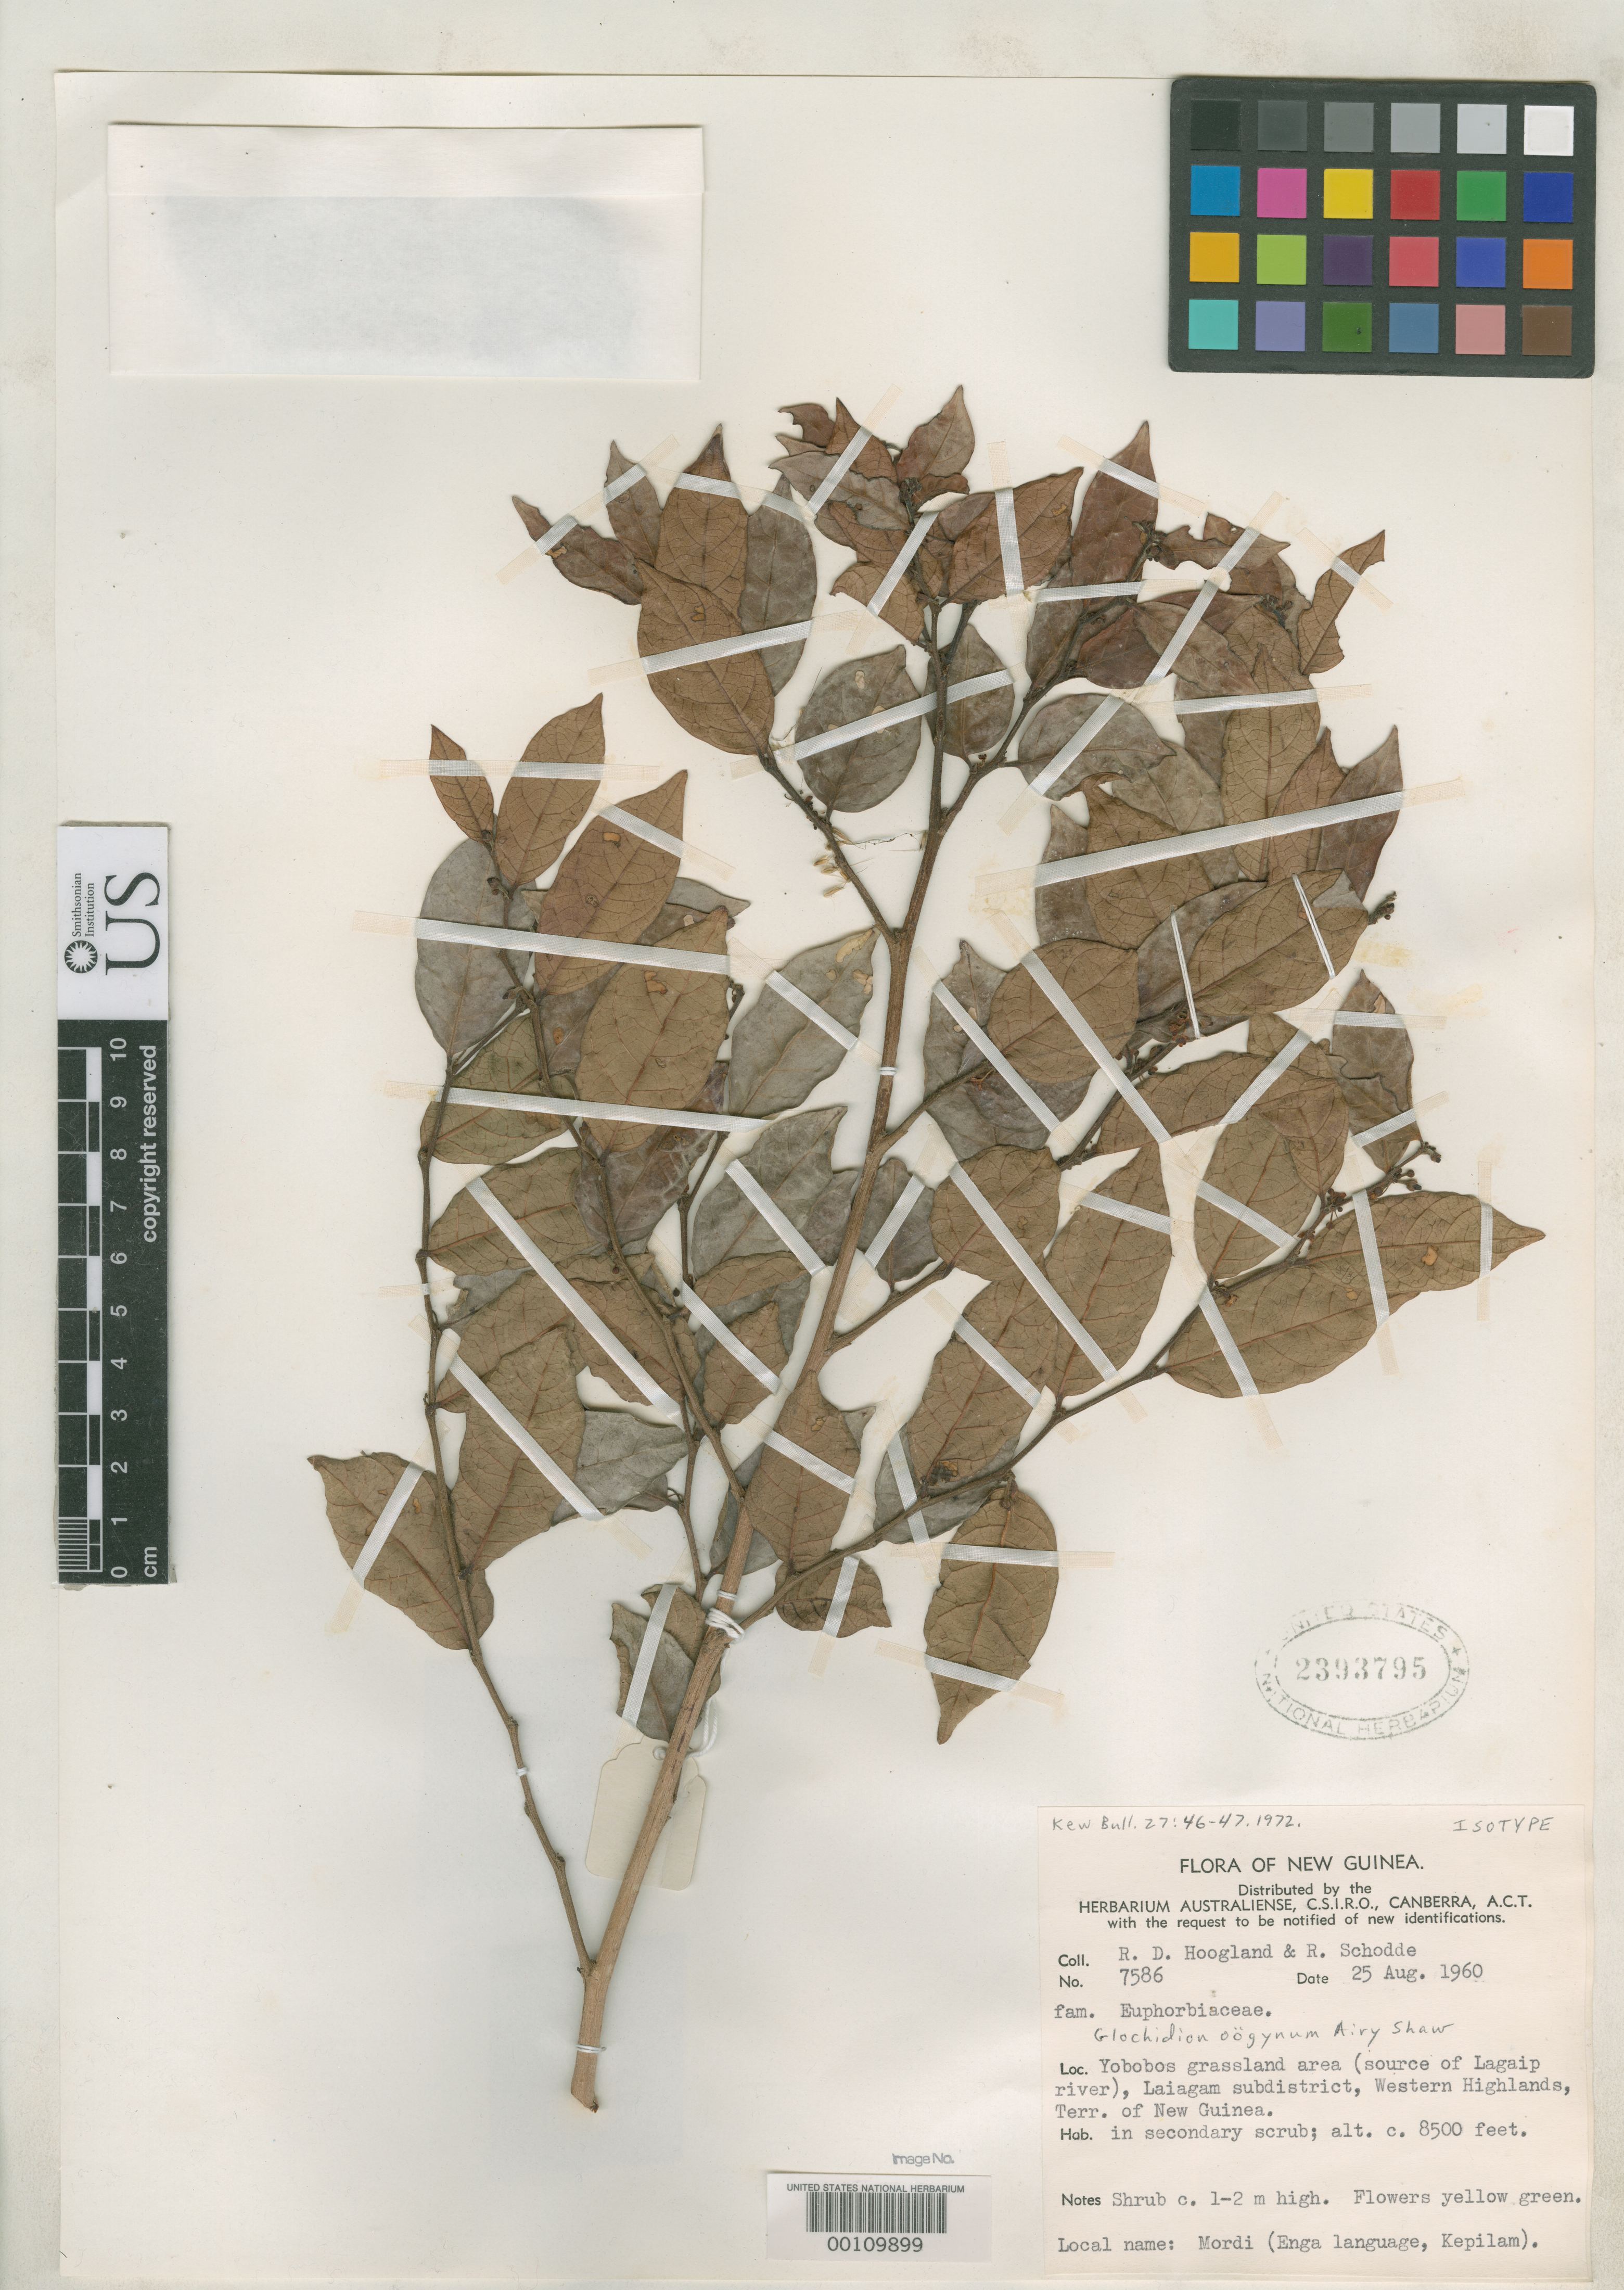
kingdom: Plantae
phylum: Tracheophyta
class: Magnoliopsida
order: Malpighiales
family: Phyllanthaceae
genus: Glochidion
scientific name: Glochidion oogynum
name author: Airy Shaw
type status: Isotype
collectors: R. D. Hoogland & R. Schodde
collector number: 7586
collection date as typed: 25 Aug 1960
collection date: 1960-08-25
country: Papua New Guinea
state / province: Enga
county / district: Wabag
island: New Guinea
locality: Yobobos grassland.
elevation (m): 2591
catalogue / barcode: US 2393795